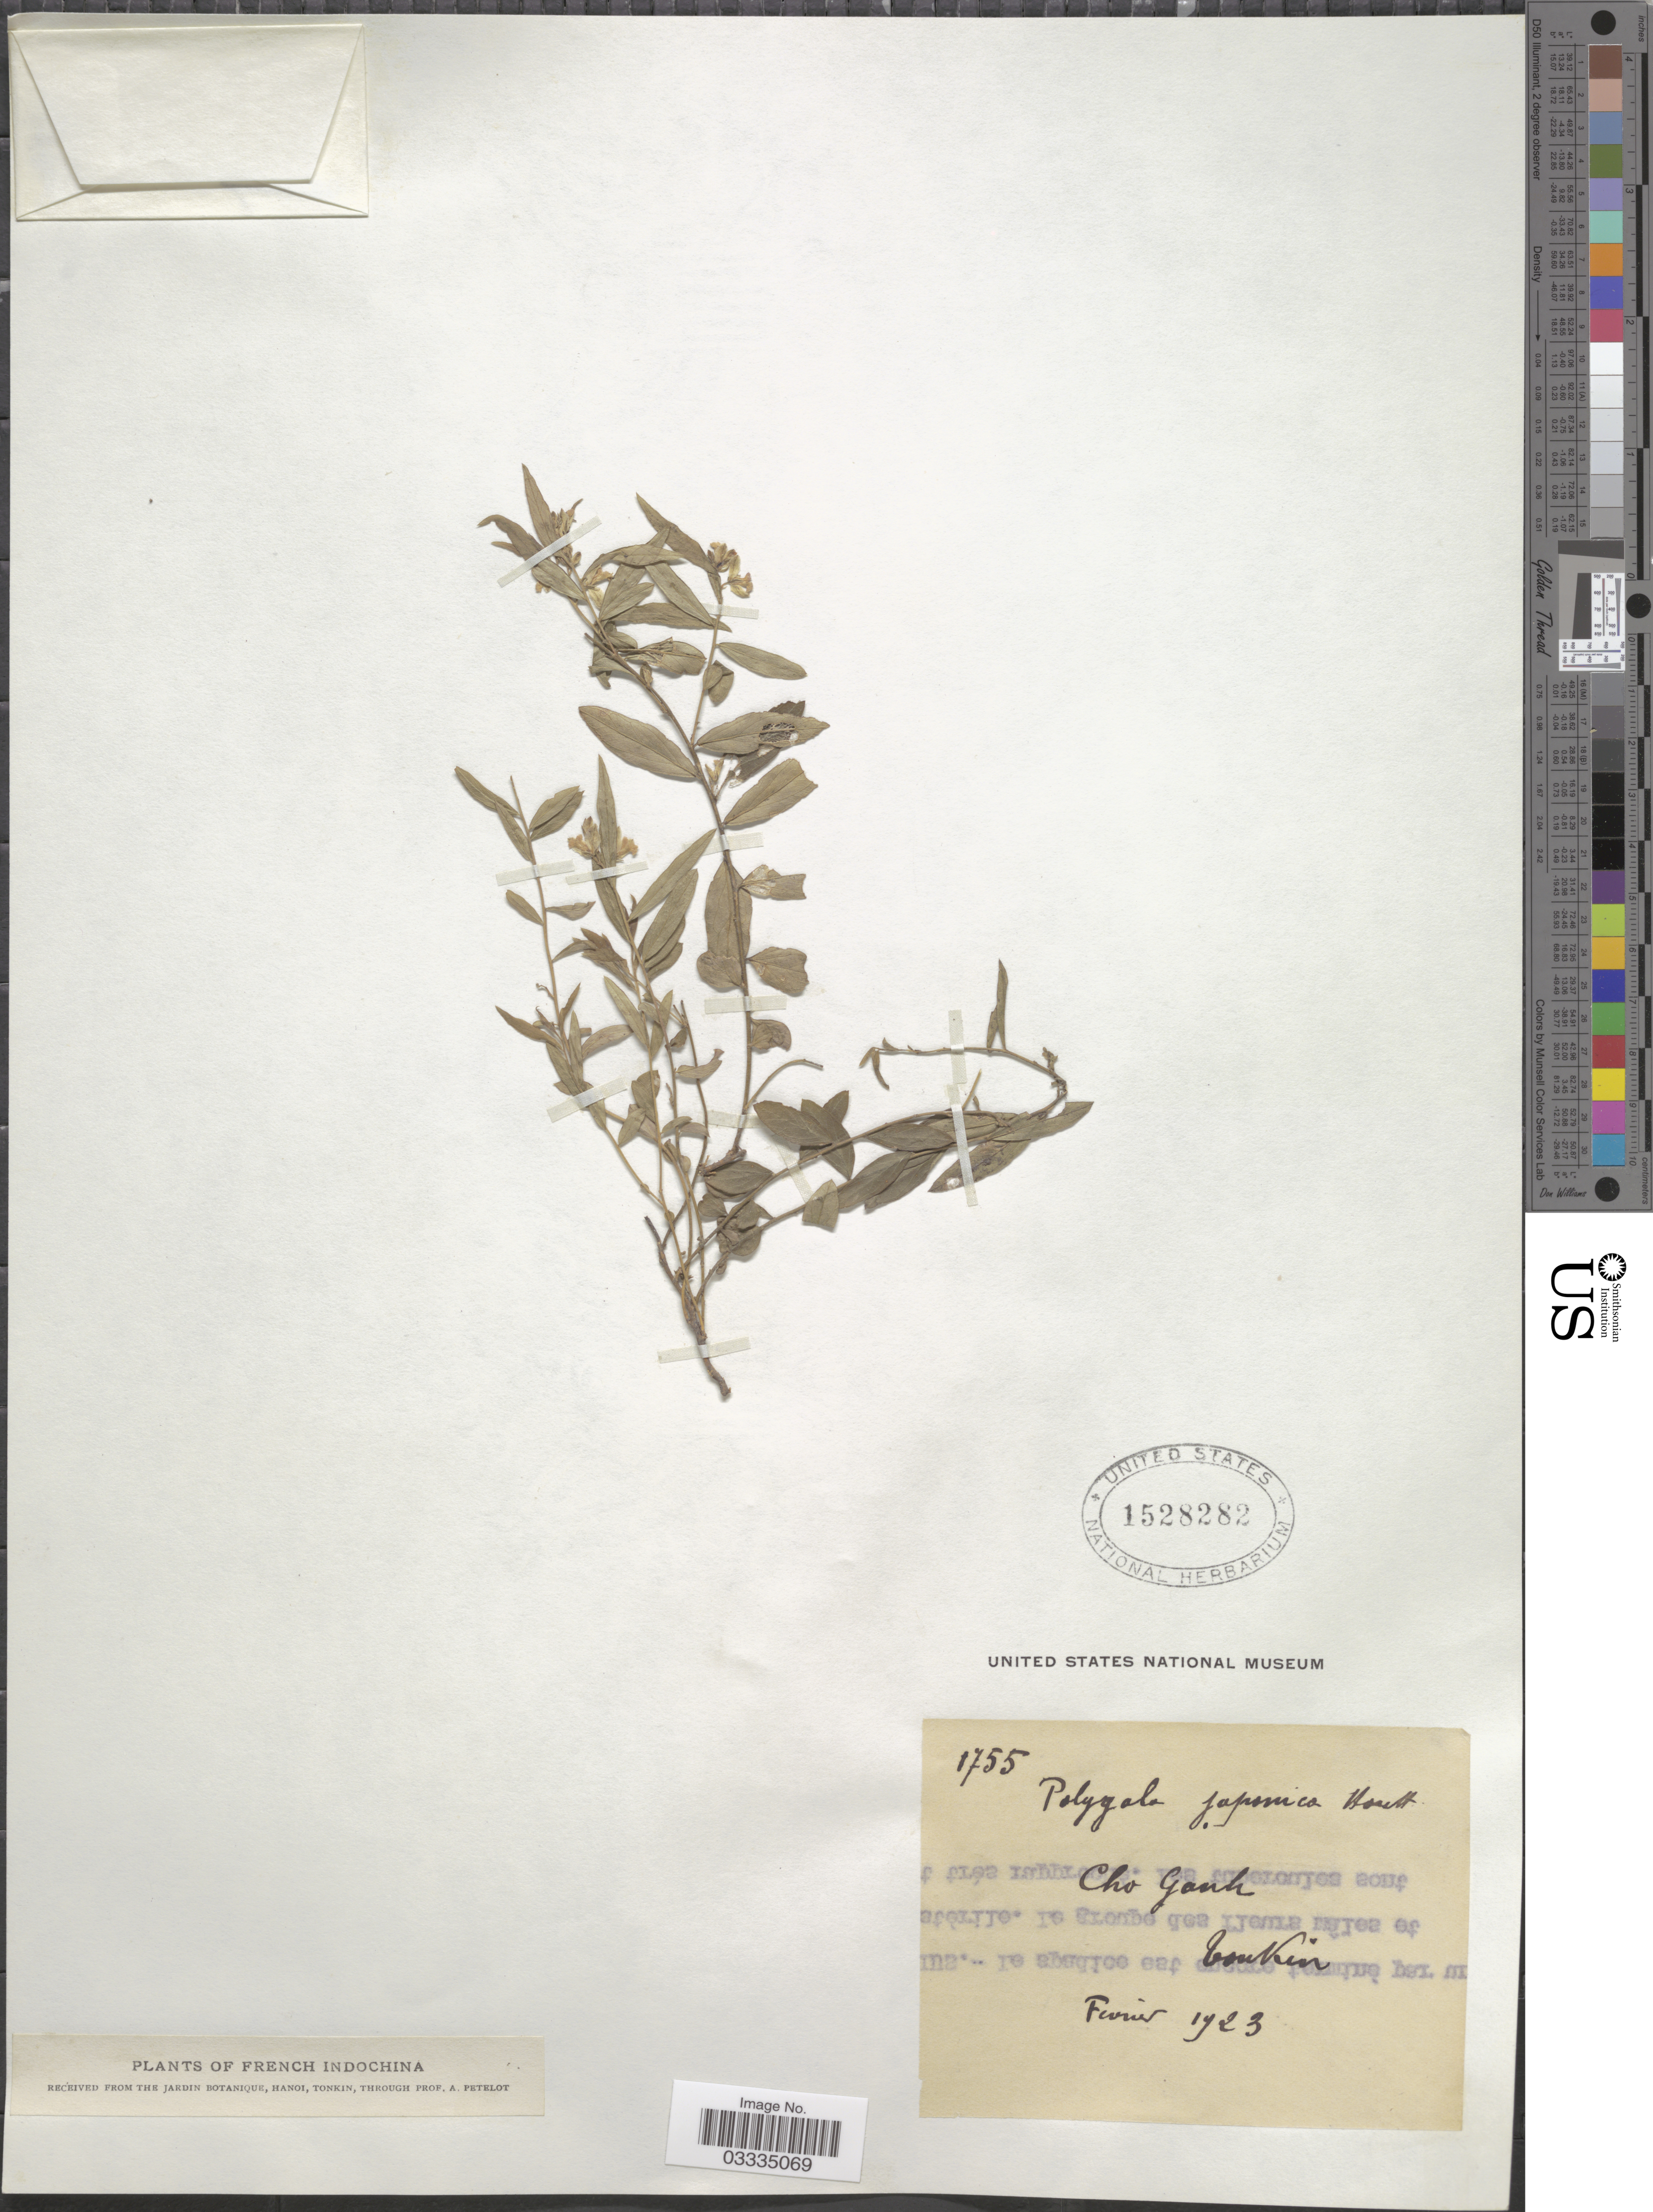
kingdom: Plantae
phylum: Tracheophyta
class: Magnoliopsida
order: Fabales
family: Polygalaceae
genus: Polygala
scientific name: Polygala japonica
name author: Houtt.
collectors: A. Petelot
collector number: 1755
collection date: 1923-02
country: Vietnam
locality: Cho Ganh.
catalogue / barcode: US 1528282